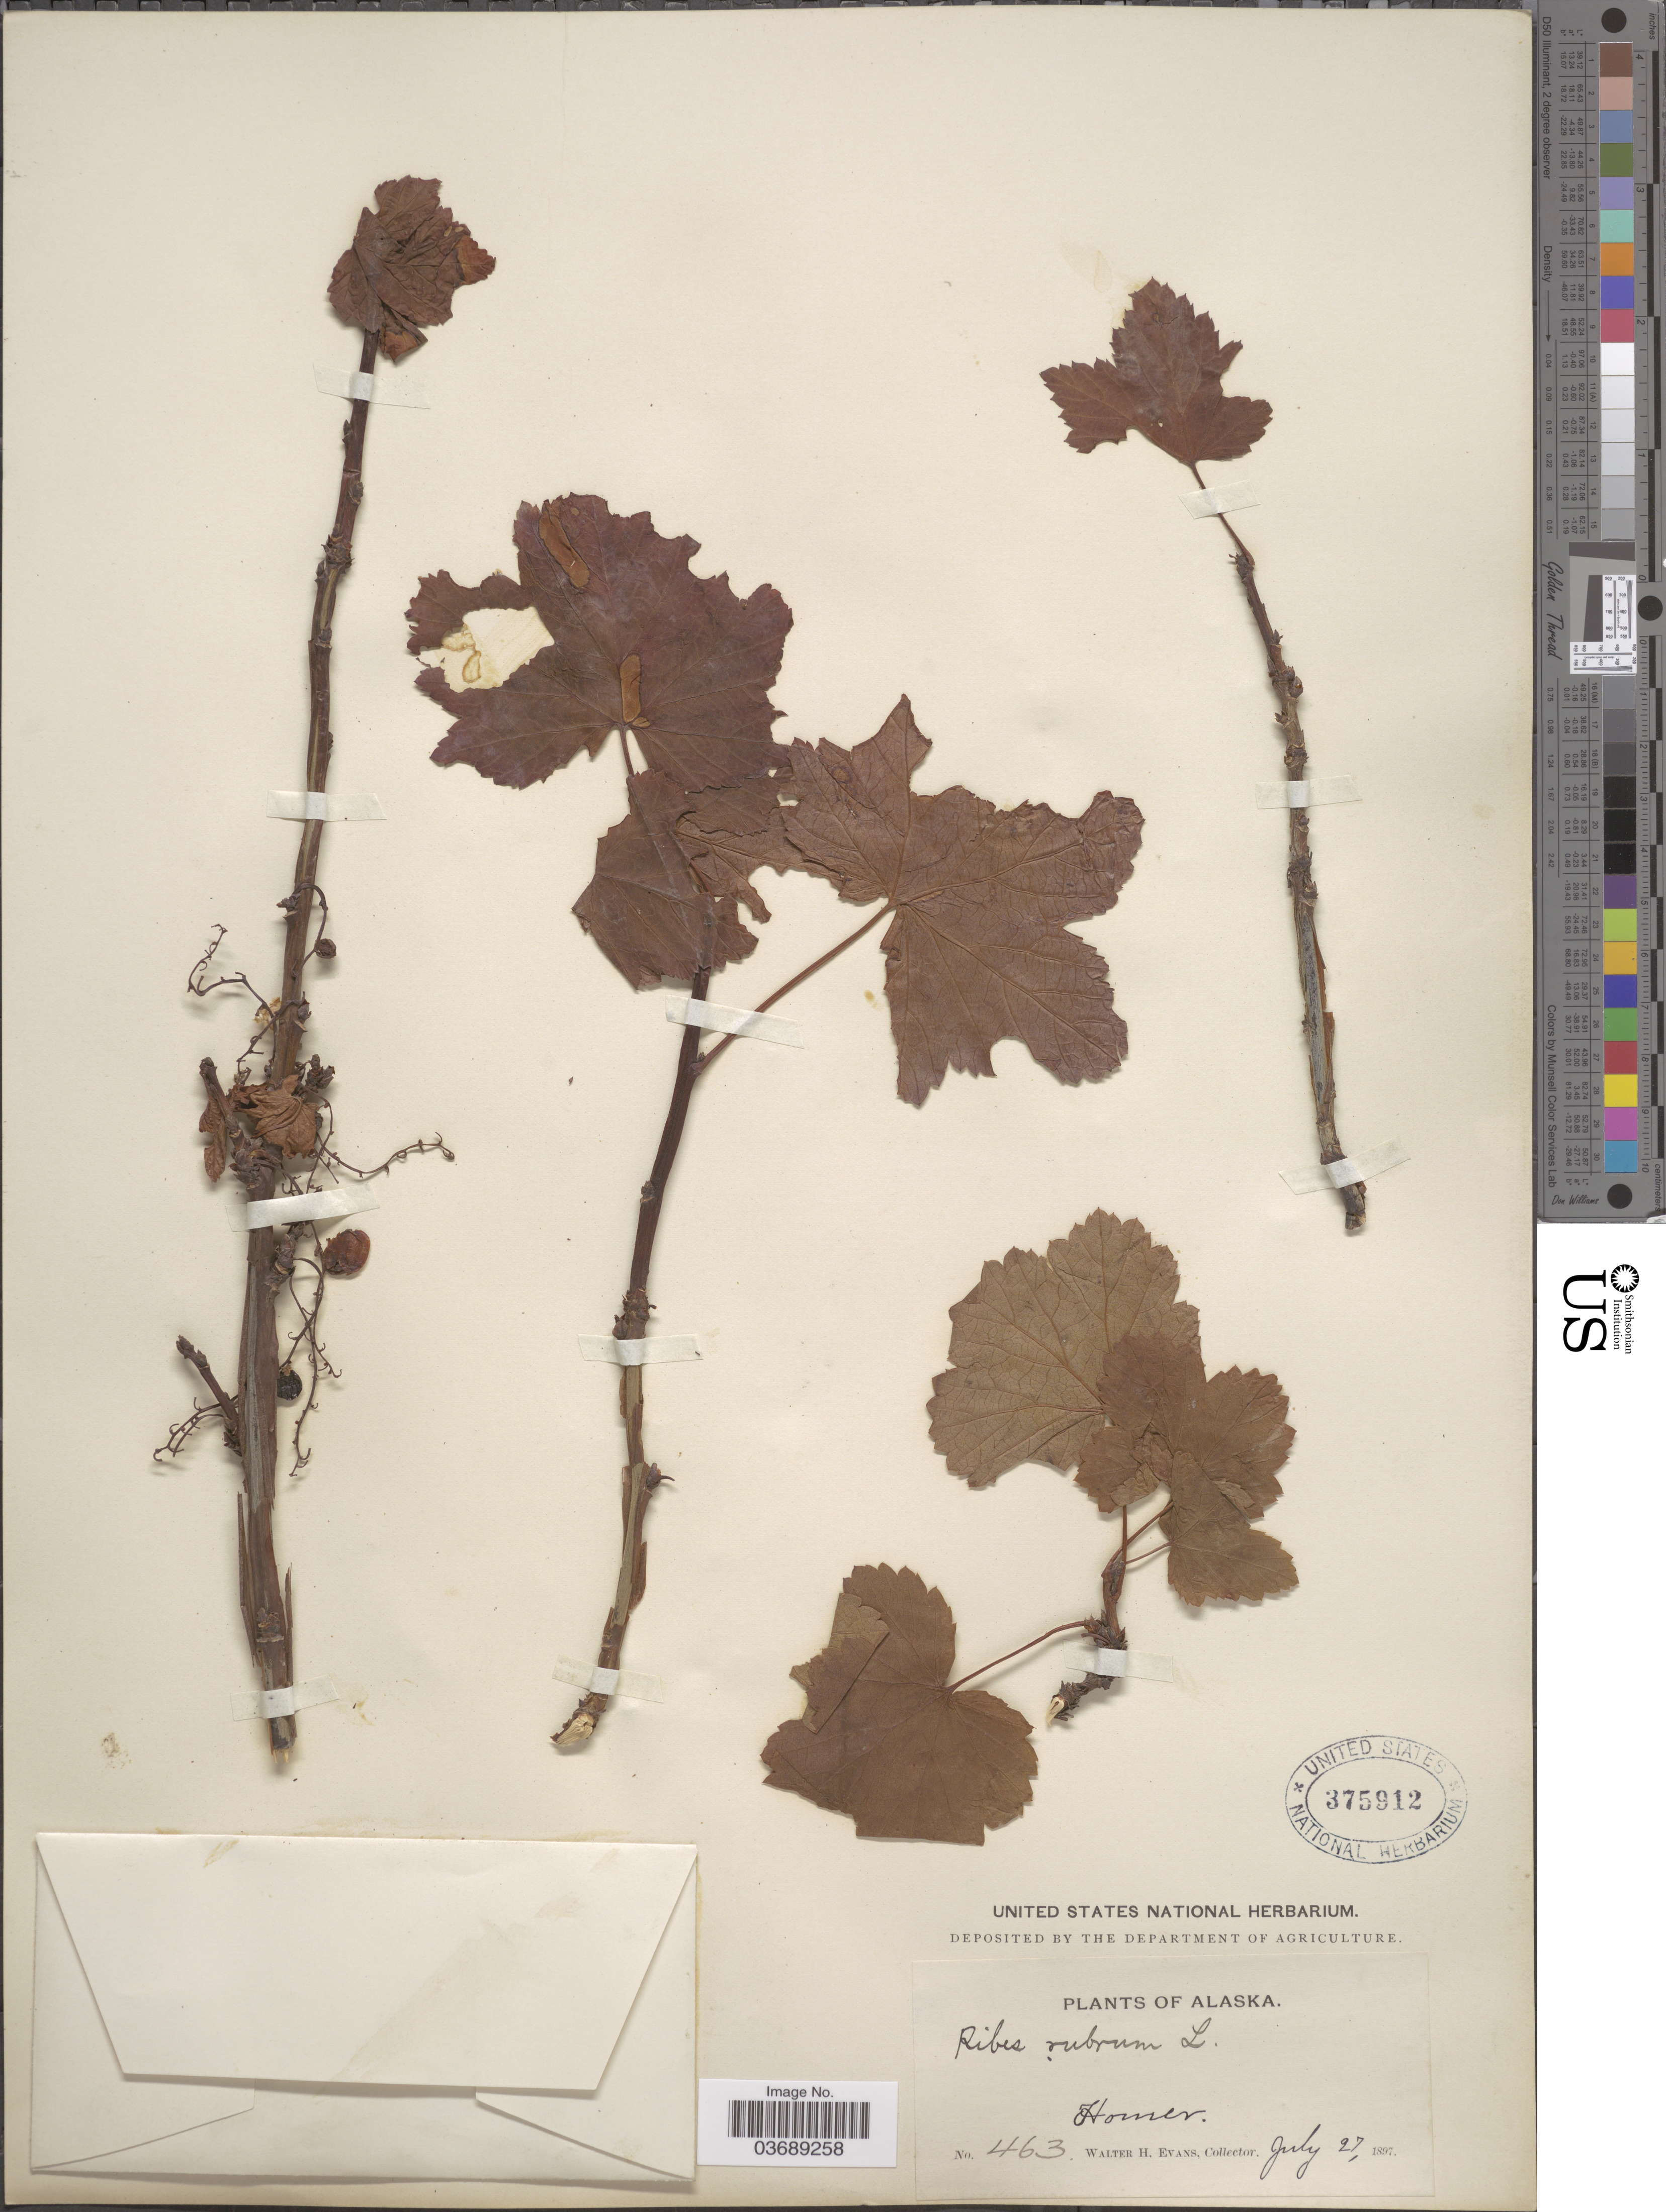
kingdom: Plantae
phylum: Tracheophyta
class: Magnoliopsida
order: Saxifragales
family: Grossulariaceae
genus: Ribes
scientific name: Ribes triste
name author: Pall.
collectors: W. H. Evans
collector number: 463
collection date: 1897-07-27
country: United States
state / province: Alaska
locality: Homer.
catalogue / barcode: US 375912